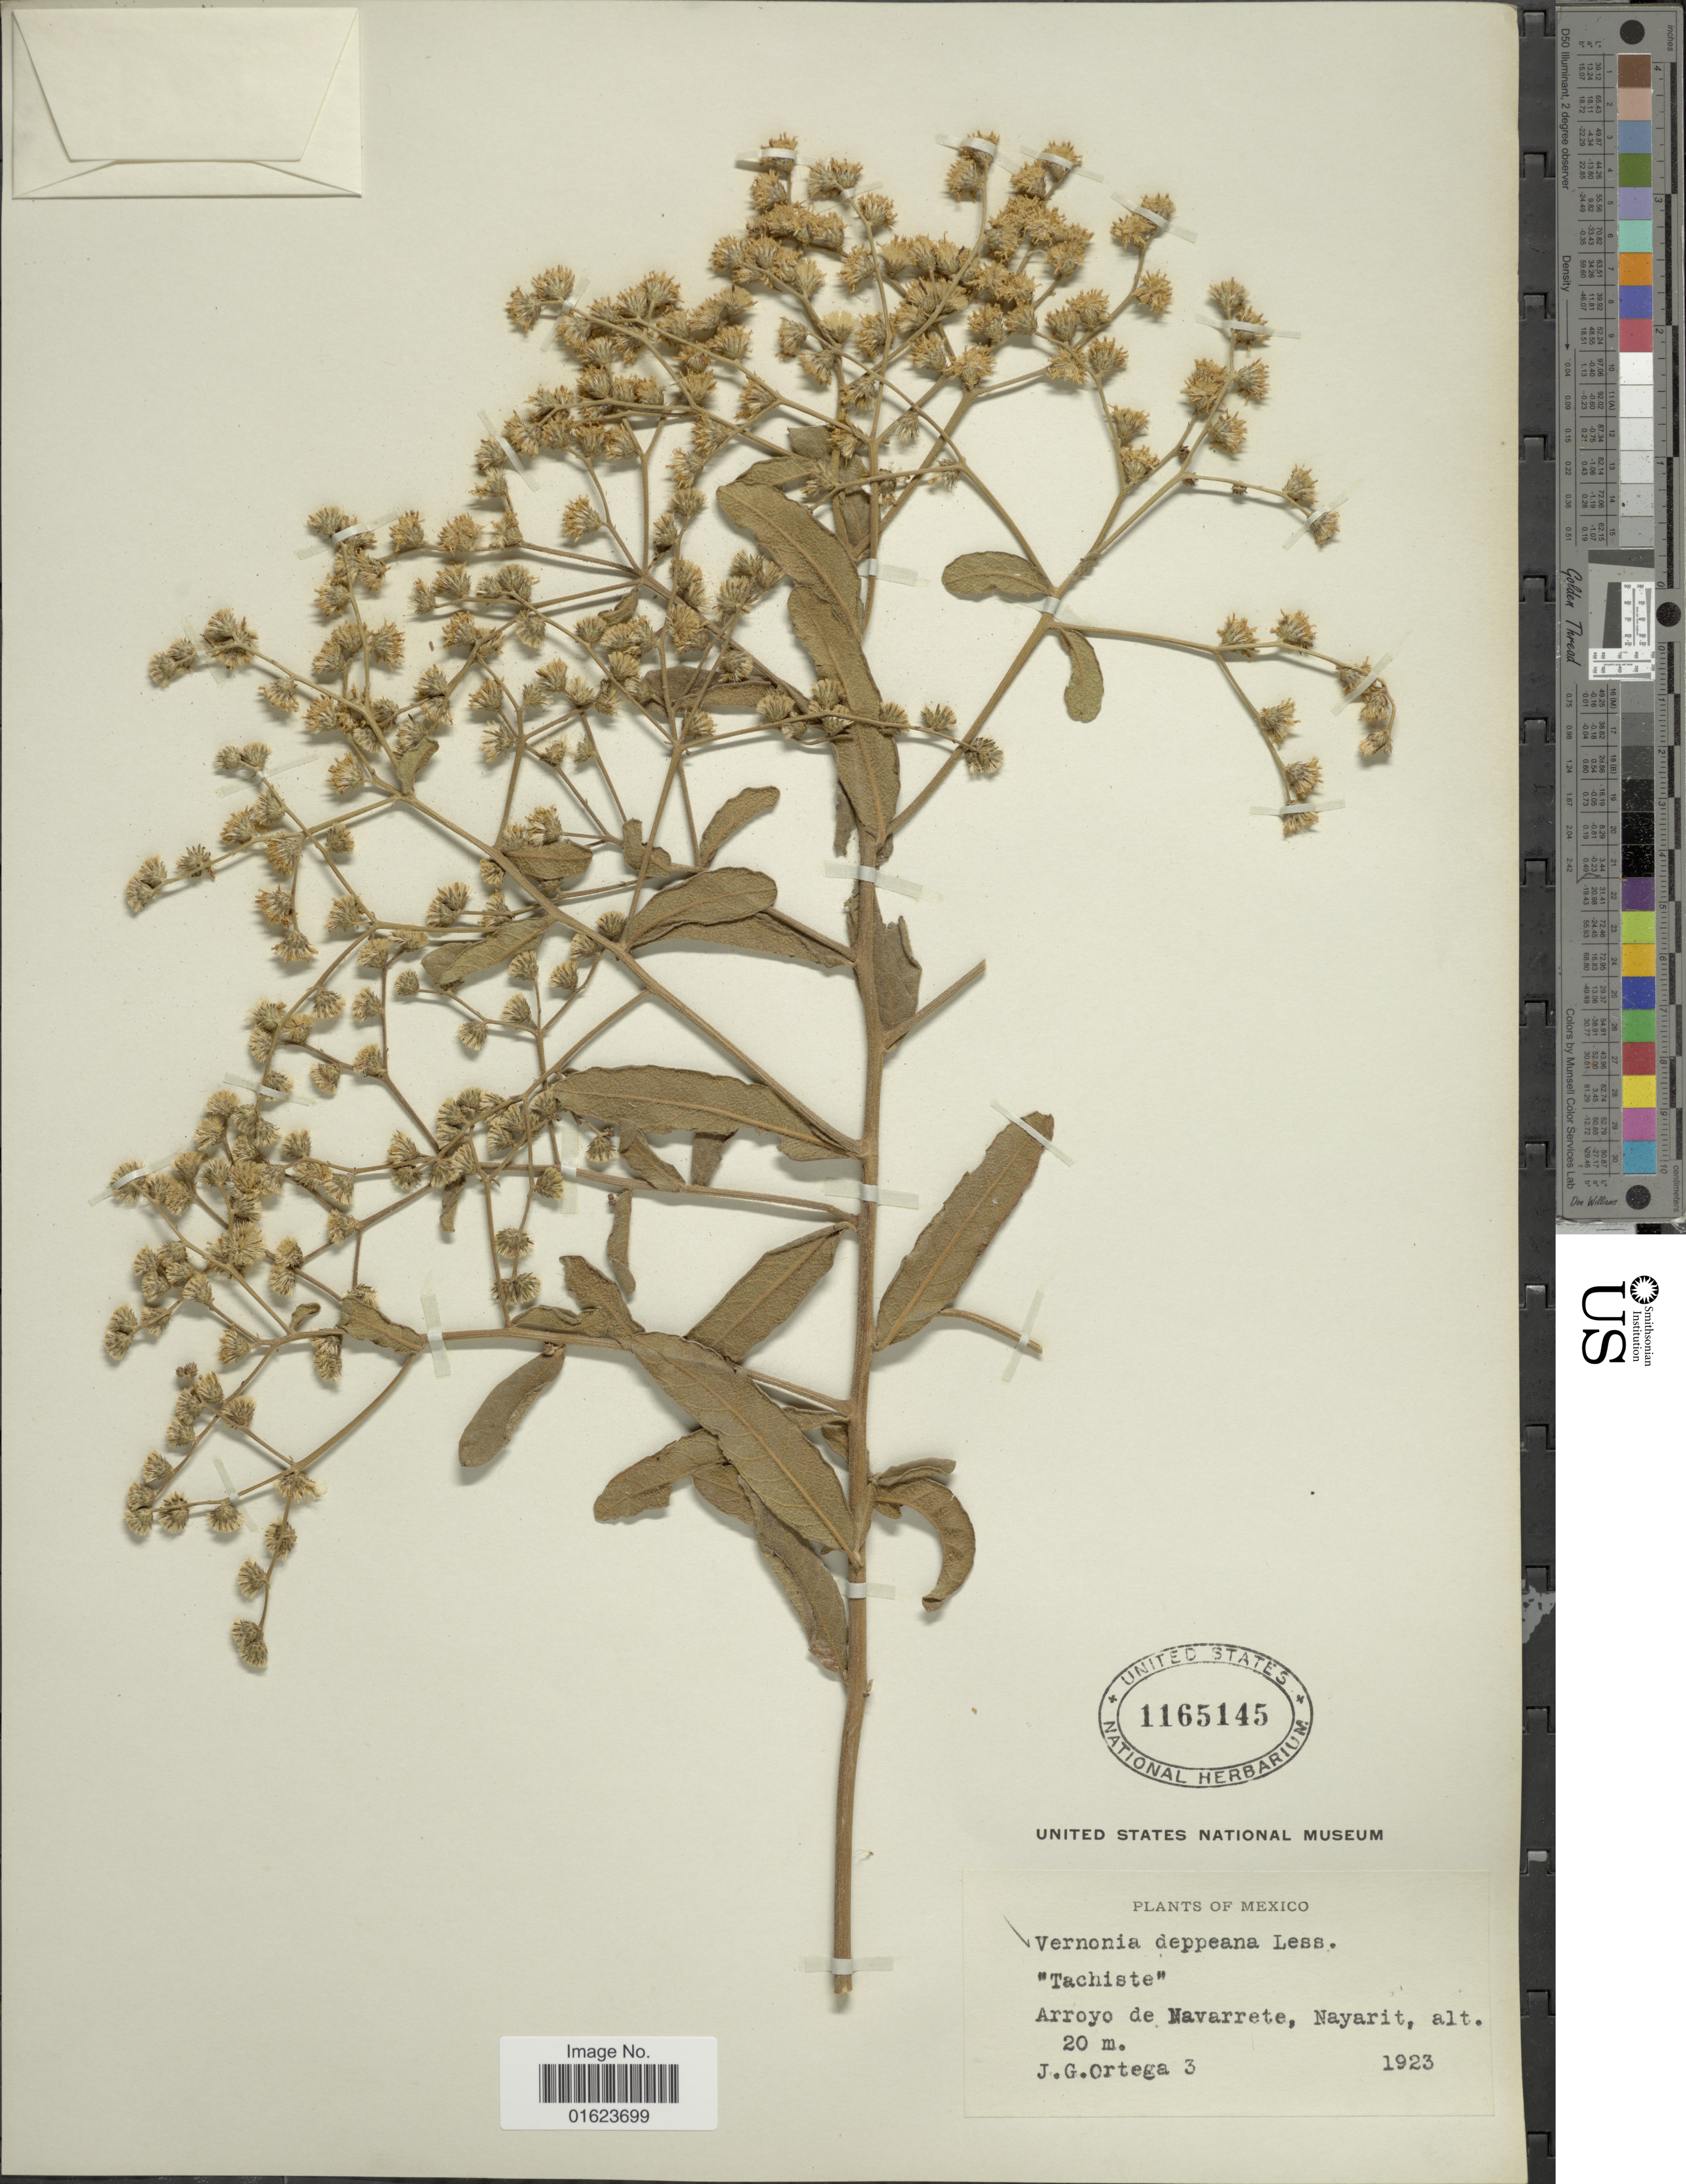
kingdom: Plantae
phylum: Tracheophyta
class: Magnoliopsida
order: Asterales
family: Asteraceae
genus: Vernonanthura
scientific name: Vernonanthura deppeana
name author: (Less.) H. Rob.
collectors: J. Ortega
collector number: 3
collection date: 1923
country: Mexico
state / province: Nayarit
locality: Mexico. Arroyo de Navarrete, Nayarit.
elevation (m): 20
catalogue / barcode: US 1165145